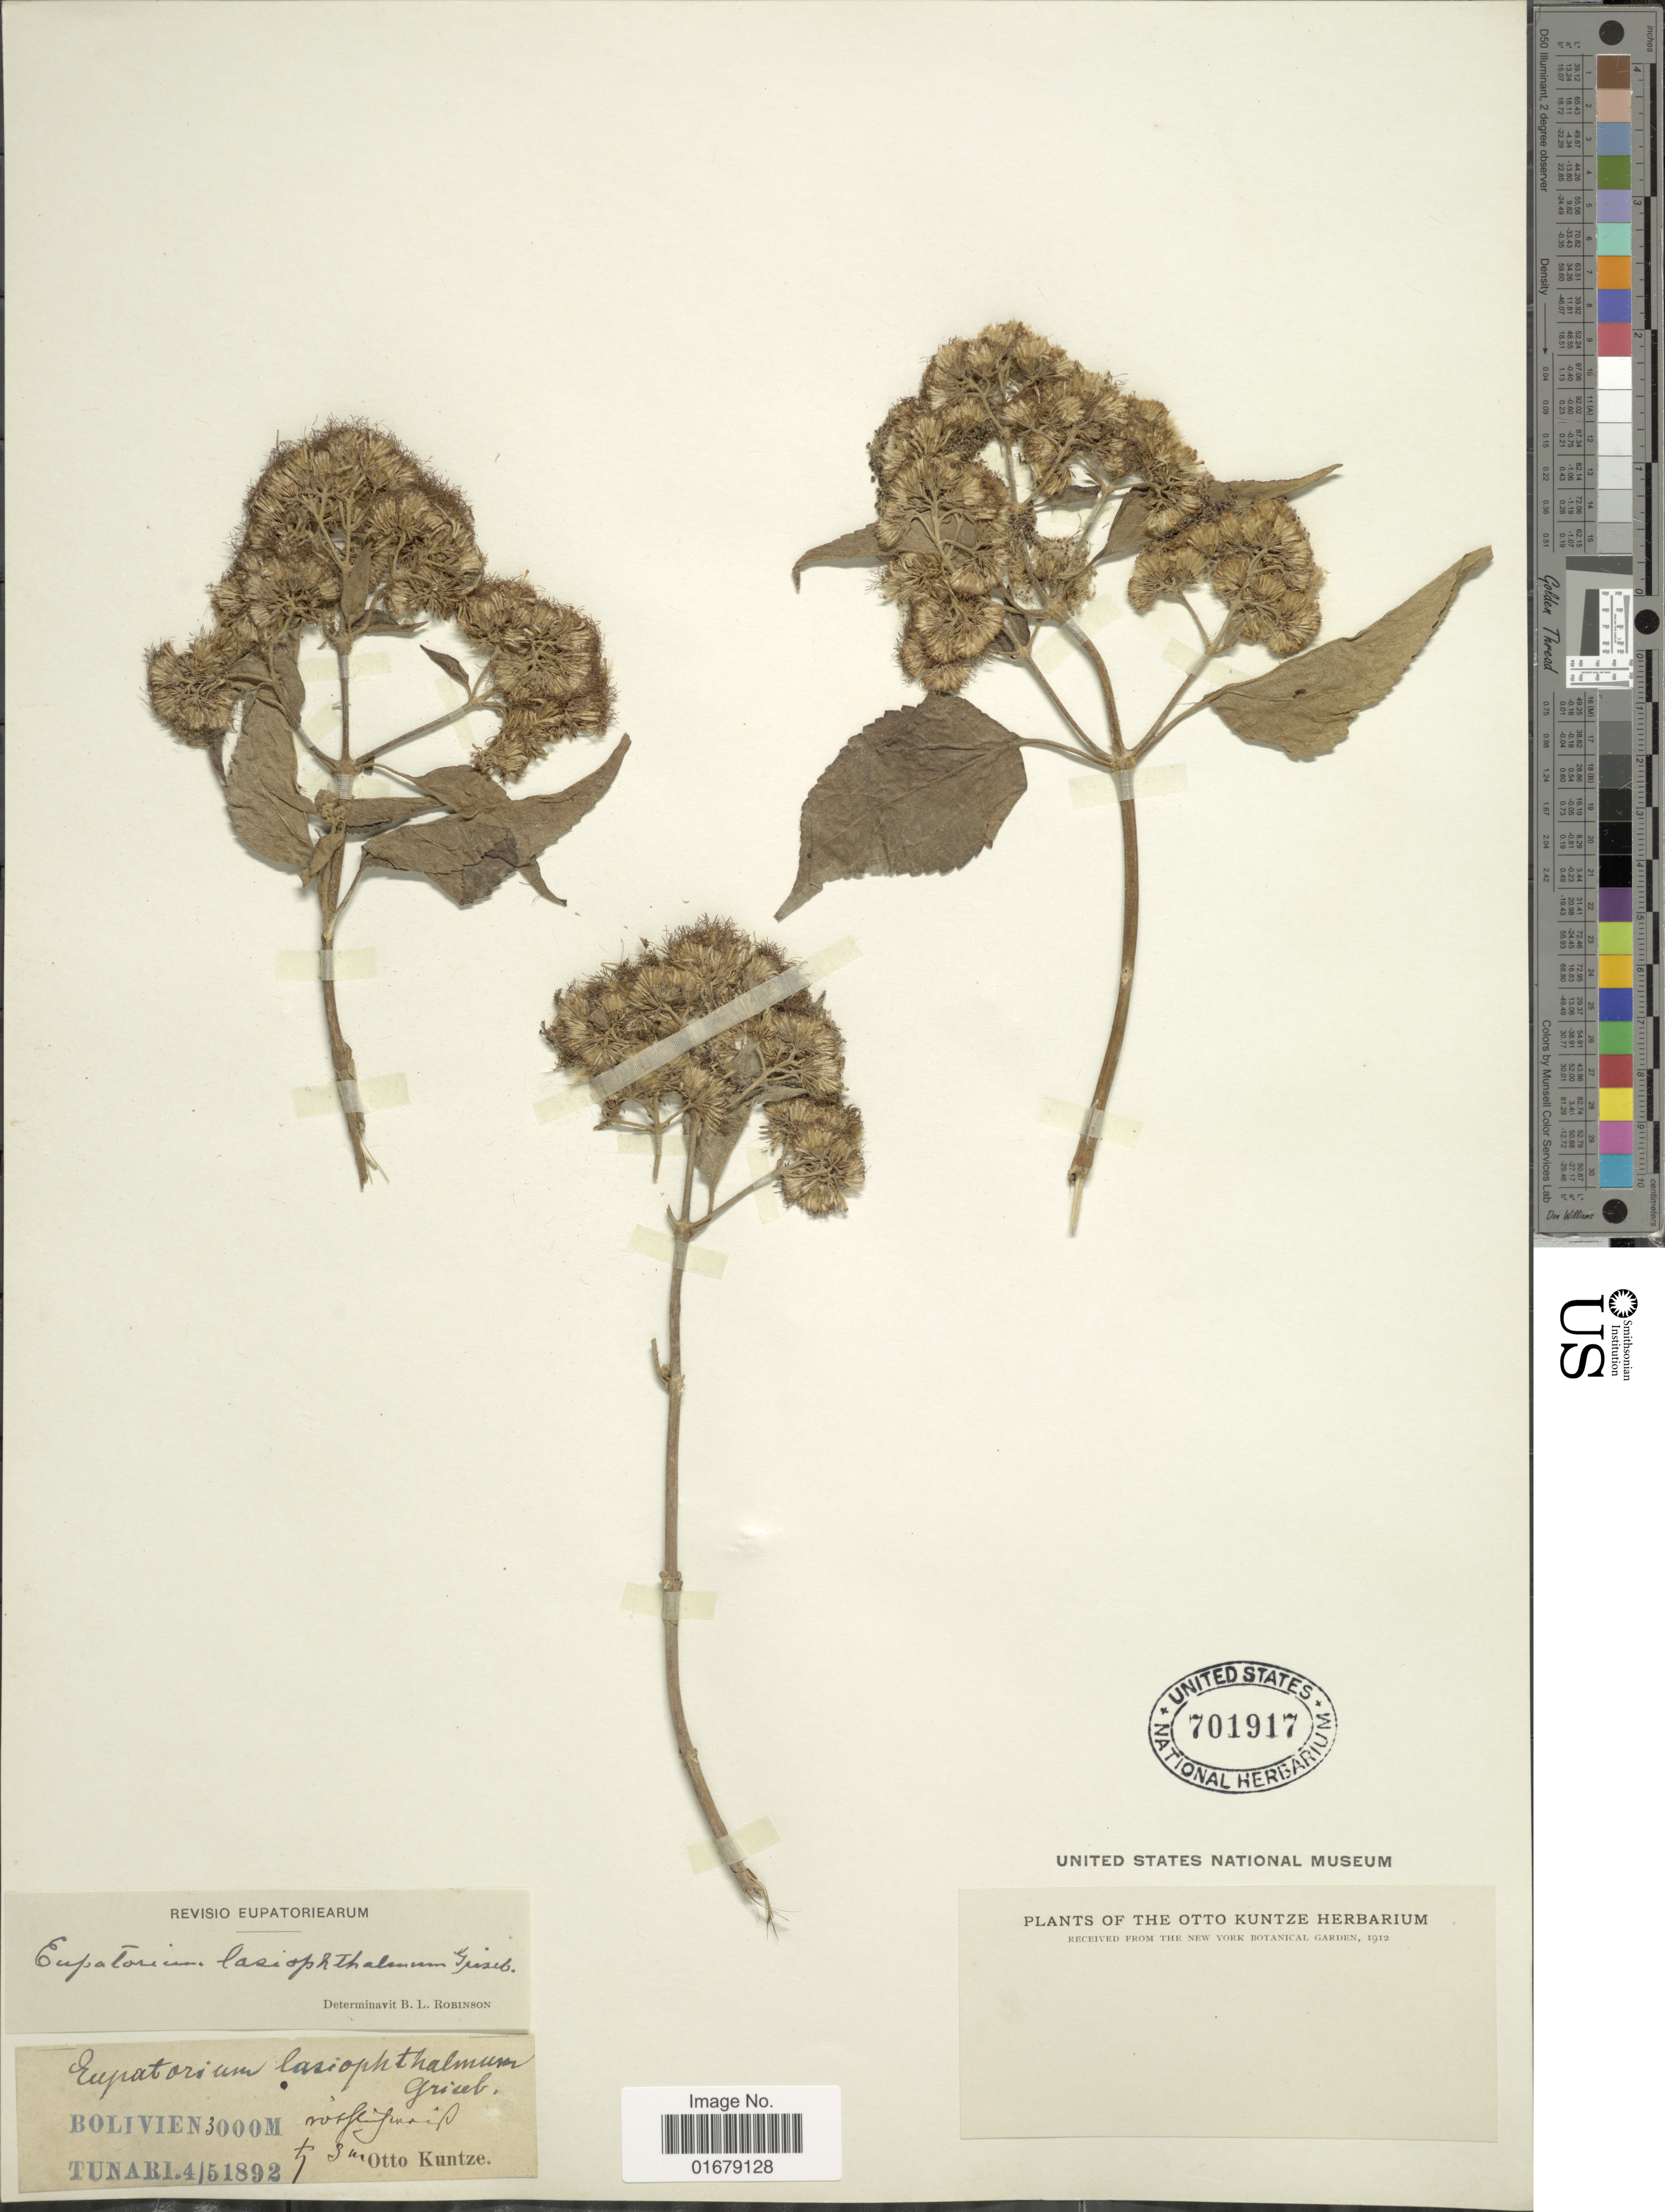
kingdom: Plantae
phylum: Tracheophyta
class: Magnoliopsida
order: Asterales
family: Asteraceae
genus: Kaunia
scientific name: Kaunia lasiophthalma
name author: (Hieron.) R.M. King & H. Rob.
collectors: C.E.O. Kuntze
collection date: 1892-05-04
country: Bolivia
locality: Bolivien.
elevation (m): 3000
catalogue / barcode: US 701917